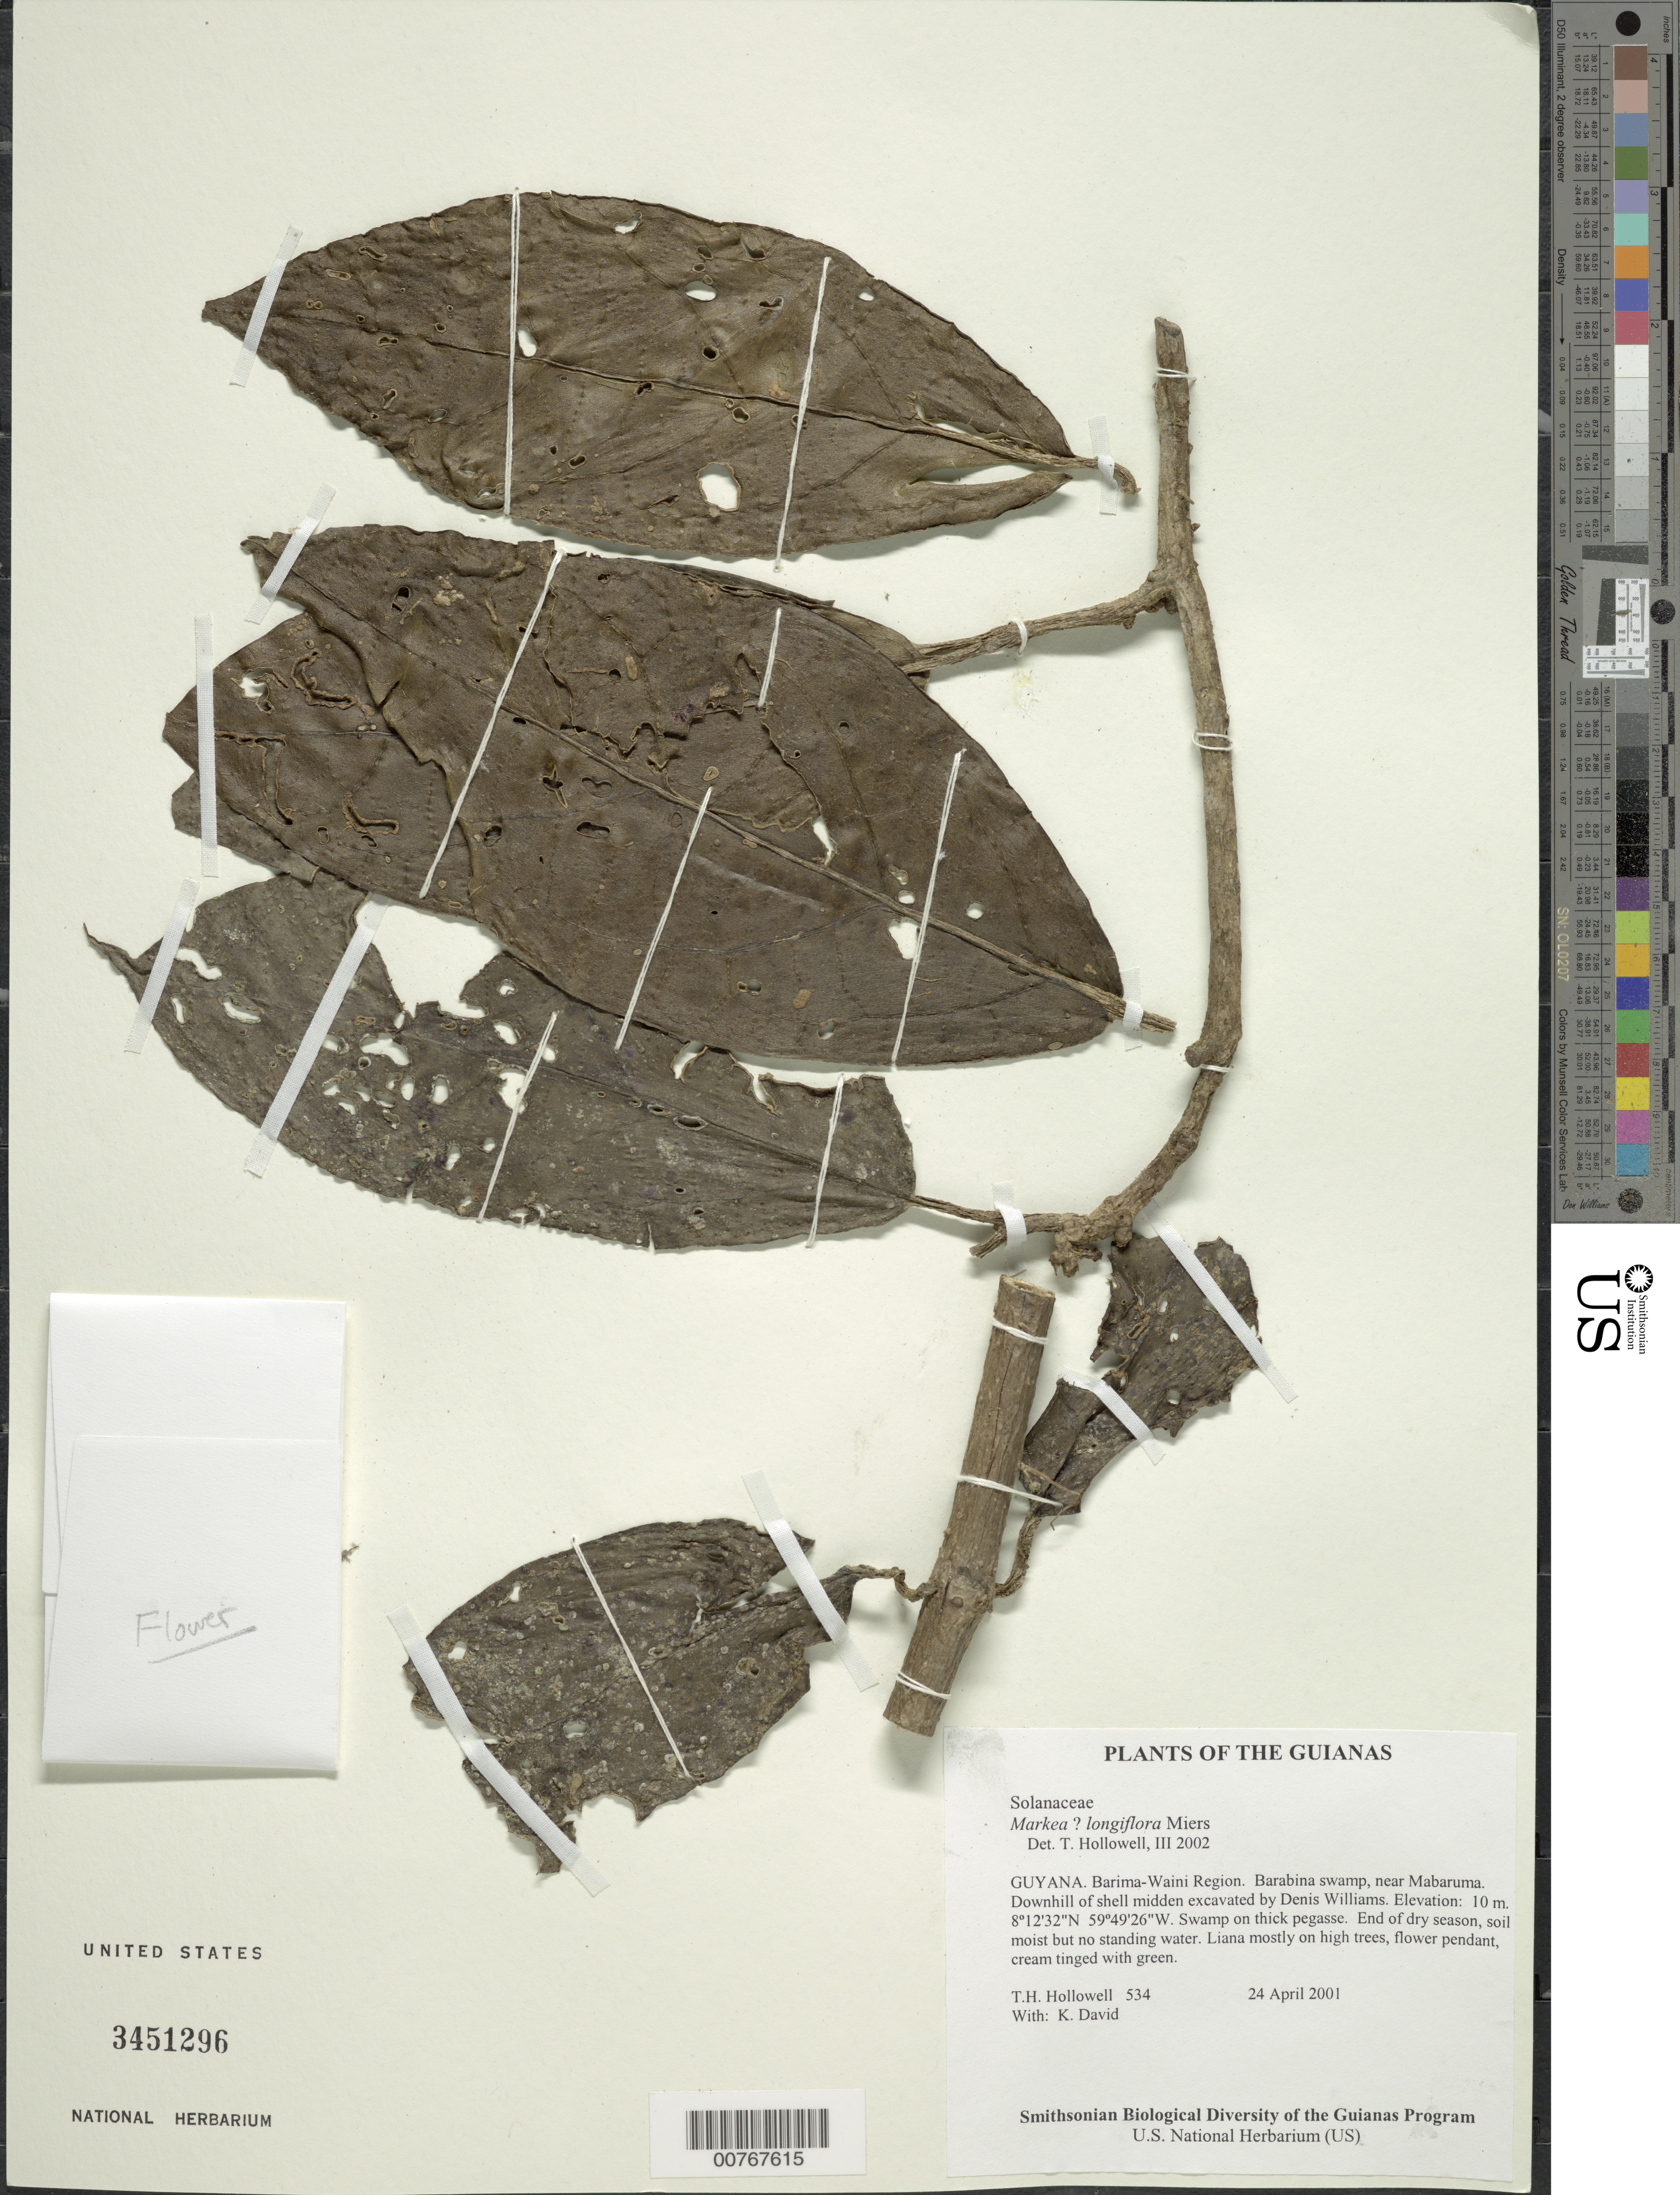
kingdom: Plantae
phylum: Tracheophyta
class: Magnoliopsida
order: Solanales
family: Solanaceae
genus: Markea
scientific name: Markea longiflora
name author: Miers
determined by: Hollowell, T. H., (BOT), Smithsonian Institution - National Museum of Natural History (UNITED STATES)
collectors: T. Hollowell & K. David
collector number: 534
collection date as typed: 24 April 2001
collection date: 2001-04-24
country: Guyana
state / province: Barima-Waini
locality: Barabina swamp, near Mabaruma. Downhill of shell midden excavated by Denis Williams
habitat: Swamp on thick pegasse. End of dry season, soil moist but no standing water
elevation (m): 10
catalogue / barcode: US 3451296